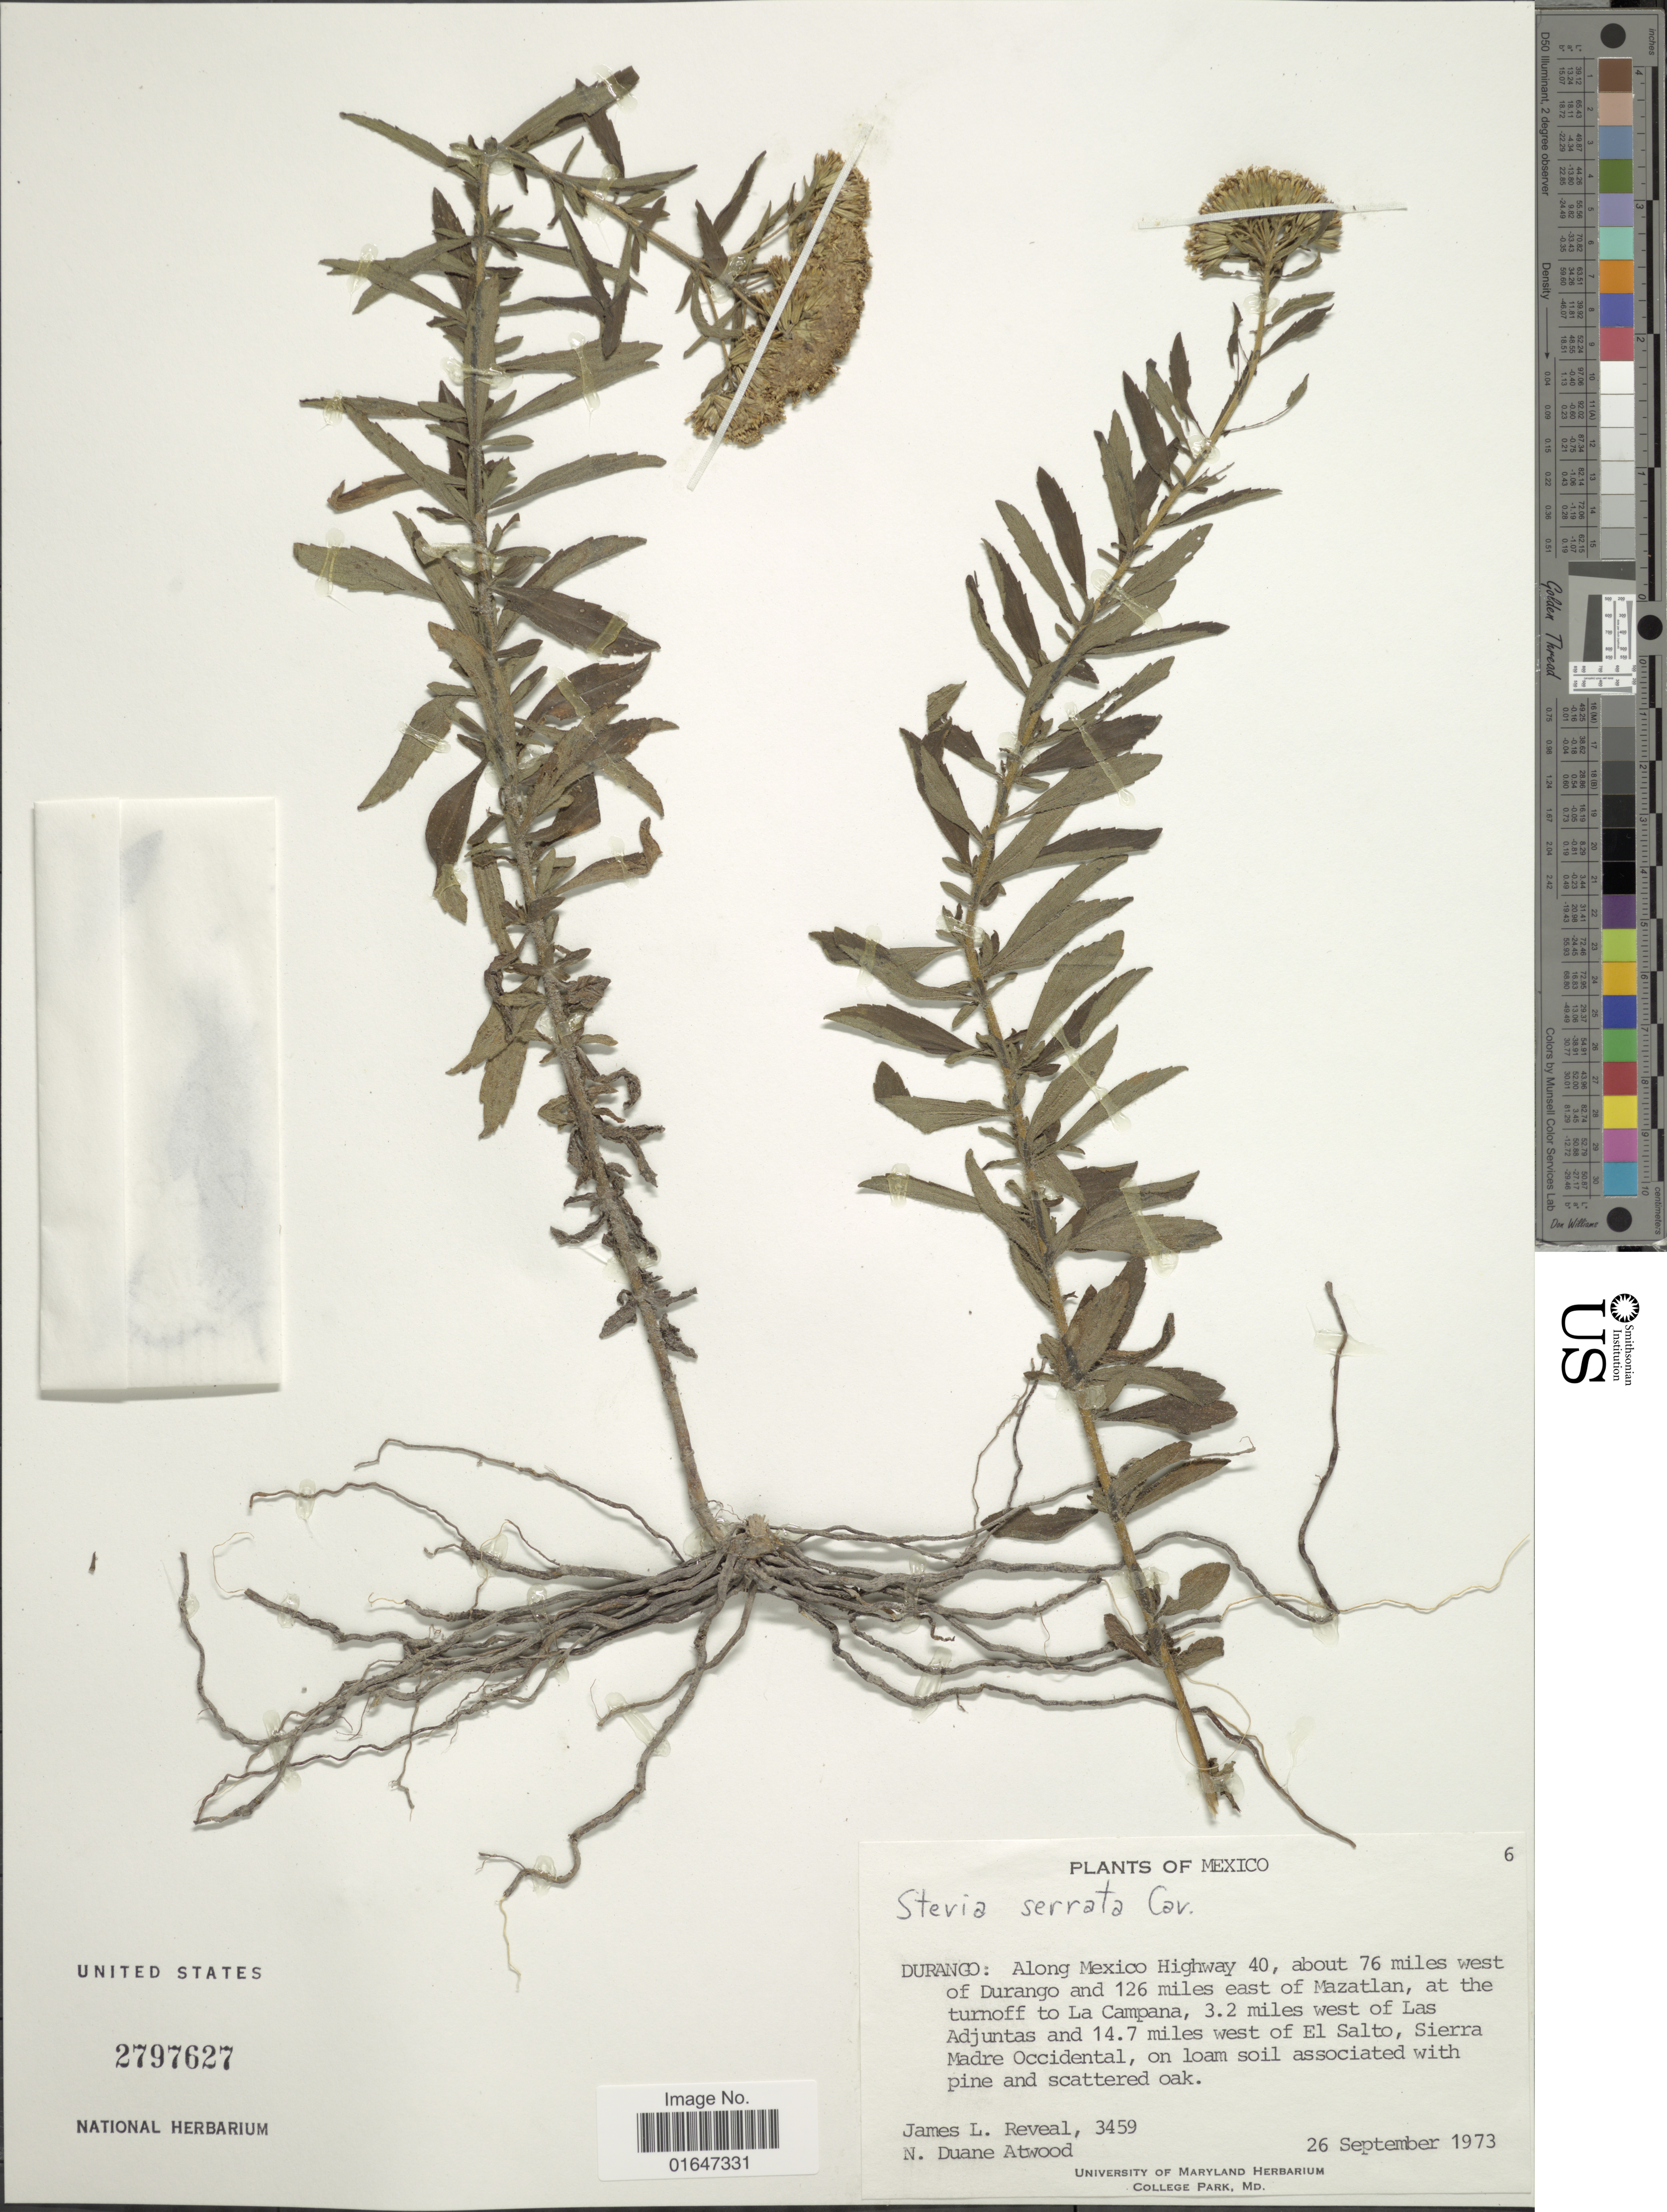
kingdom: Plantae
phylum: Tracheophyta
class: Magnoliopsida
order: Asterales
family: Asteraceae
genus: Stevia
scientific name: Stevia serrata var. serrata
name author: Cav.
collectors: J. L. Reveal & N. Atwood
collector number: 3459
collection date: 1973-09-26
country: Mexico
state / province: Durango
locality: Along Mexico Highway 40, about 76 miles west of Durango and 126 miles east of Mazatlan, at the turnoff to La Campana, 3.2 miles west of Las Adjuntas and 14.7 miles west of El Salto, Sierra Madre Occidental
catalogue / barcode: US 2797627